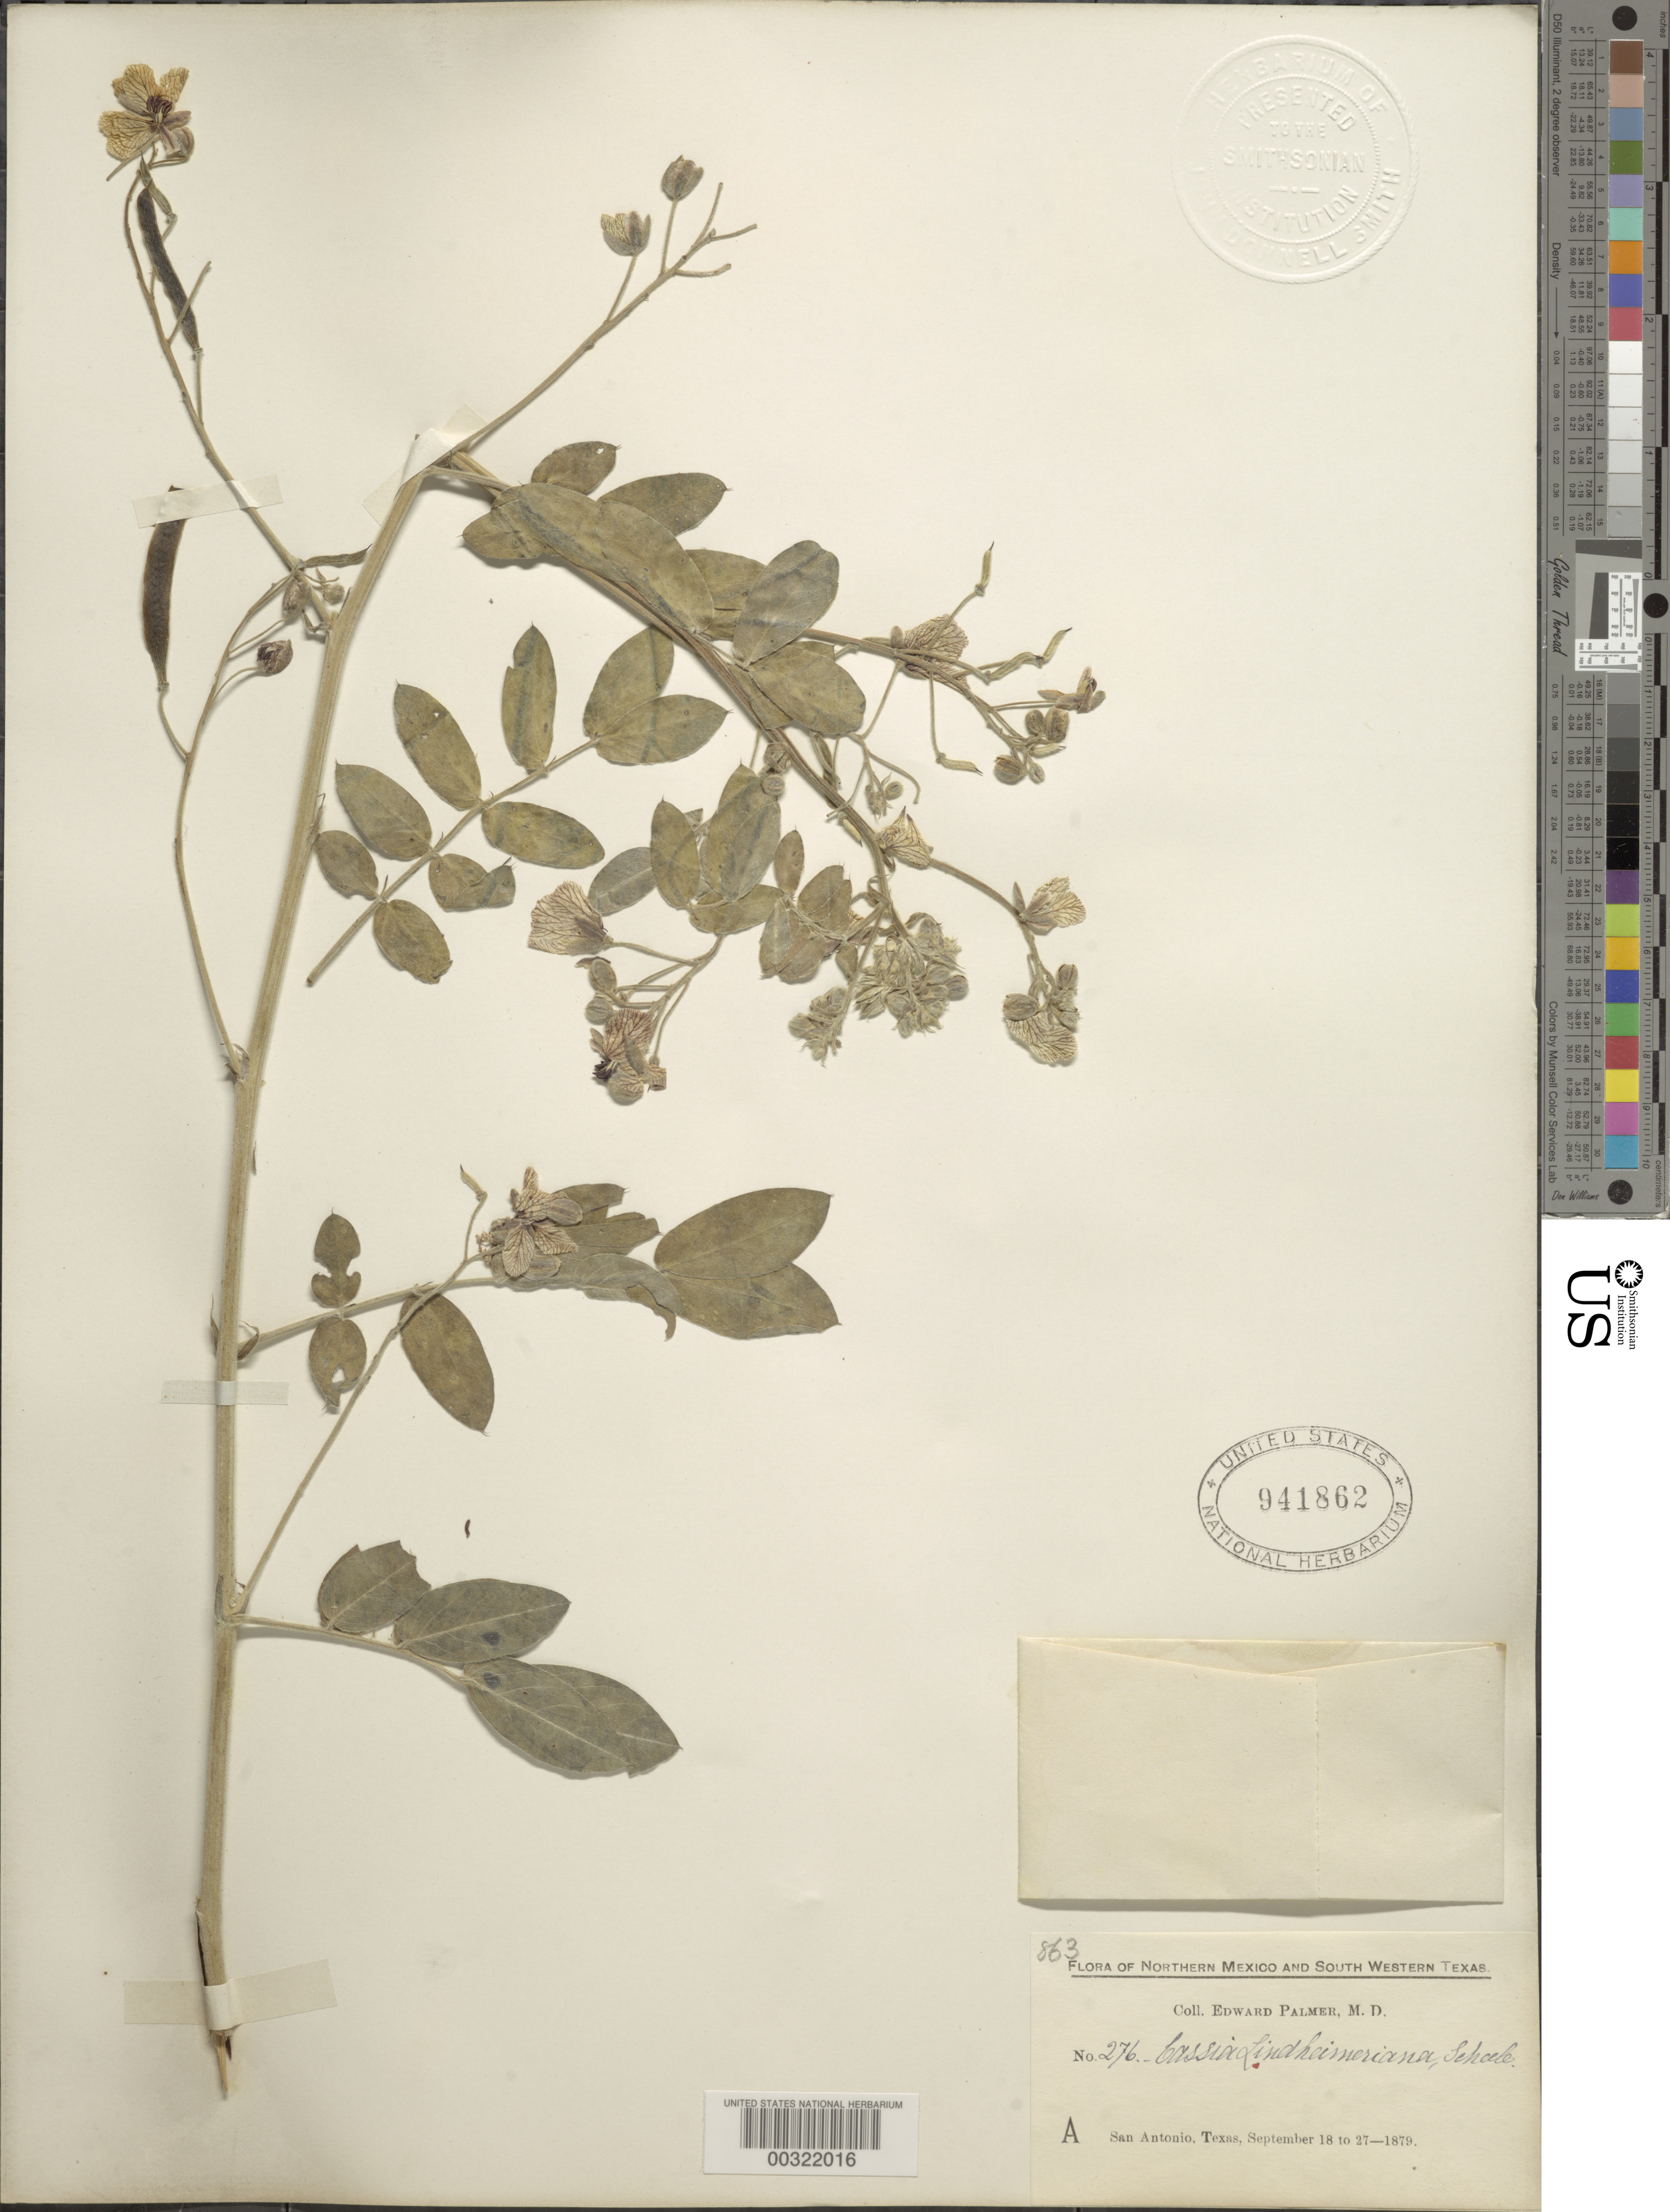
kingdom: Plantae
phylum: Tracheophyta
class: Magnoliopsida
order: Fabales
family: Fabaceae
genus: Senna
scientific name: Senna lindheimeriana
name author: (Scheele) H.S. Irwin & Barneby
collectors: E. Palmer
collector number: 276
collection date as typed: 18 Sep 1879 to 27 Sep 1879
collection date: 1879-09-18/1879-09-27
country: United States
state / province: Texas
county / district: Bexar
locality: San antonio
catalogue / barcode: US 941862